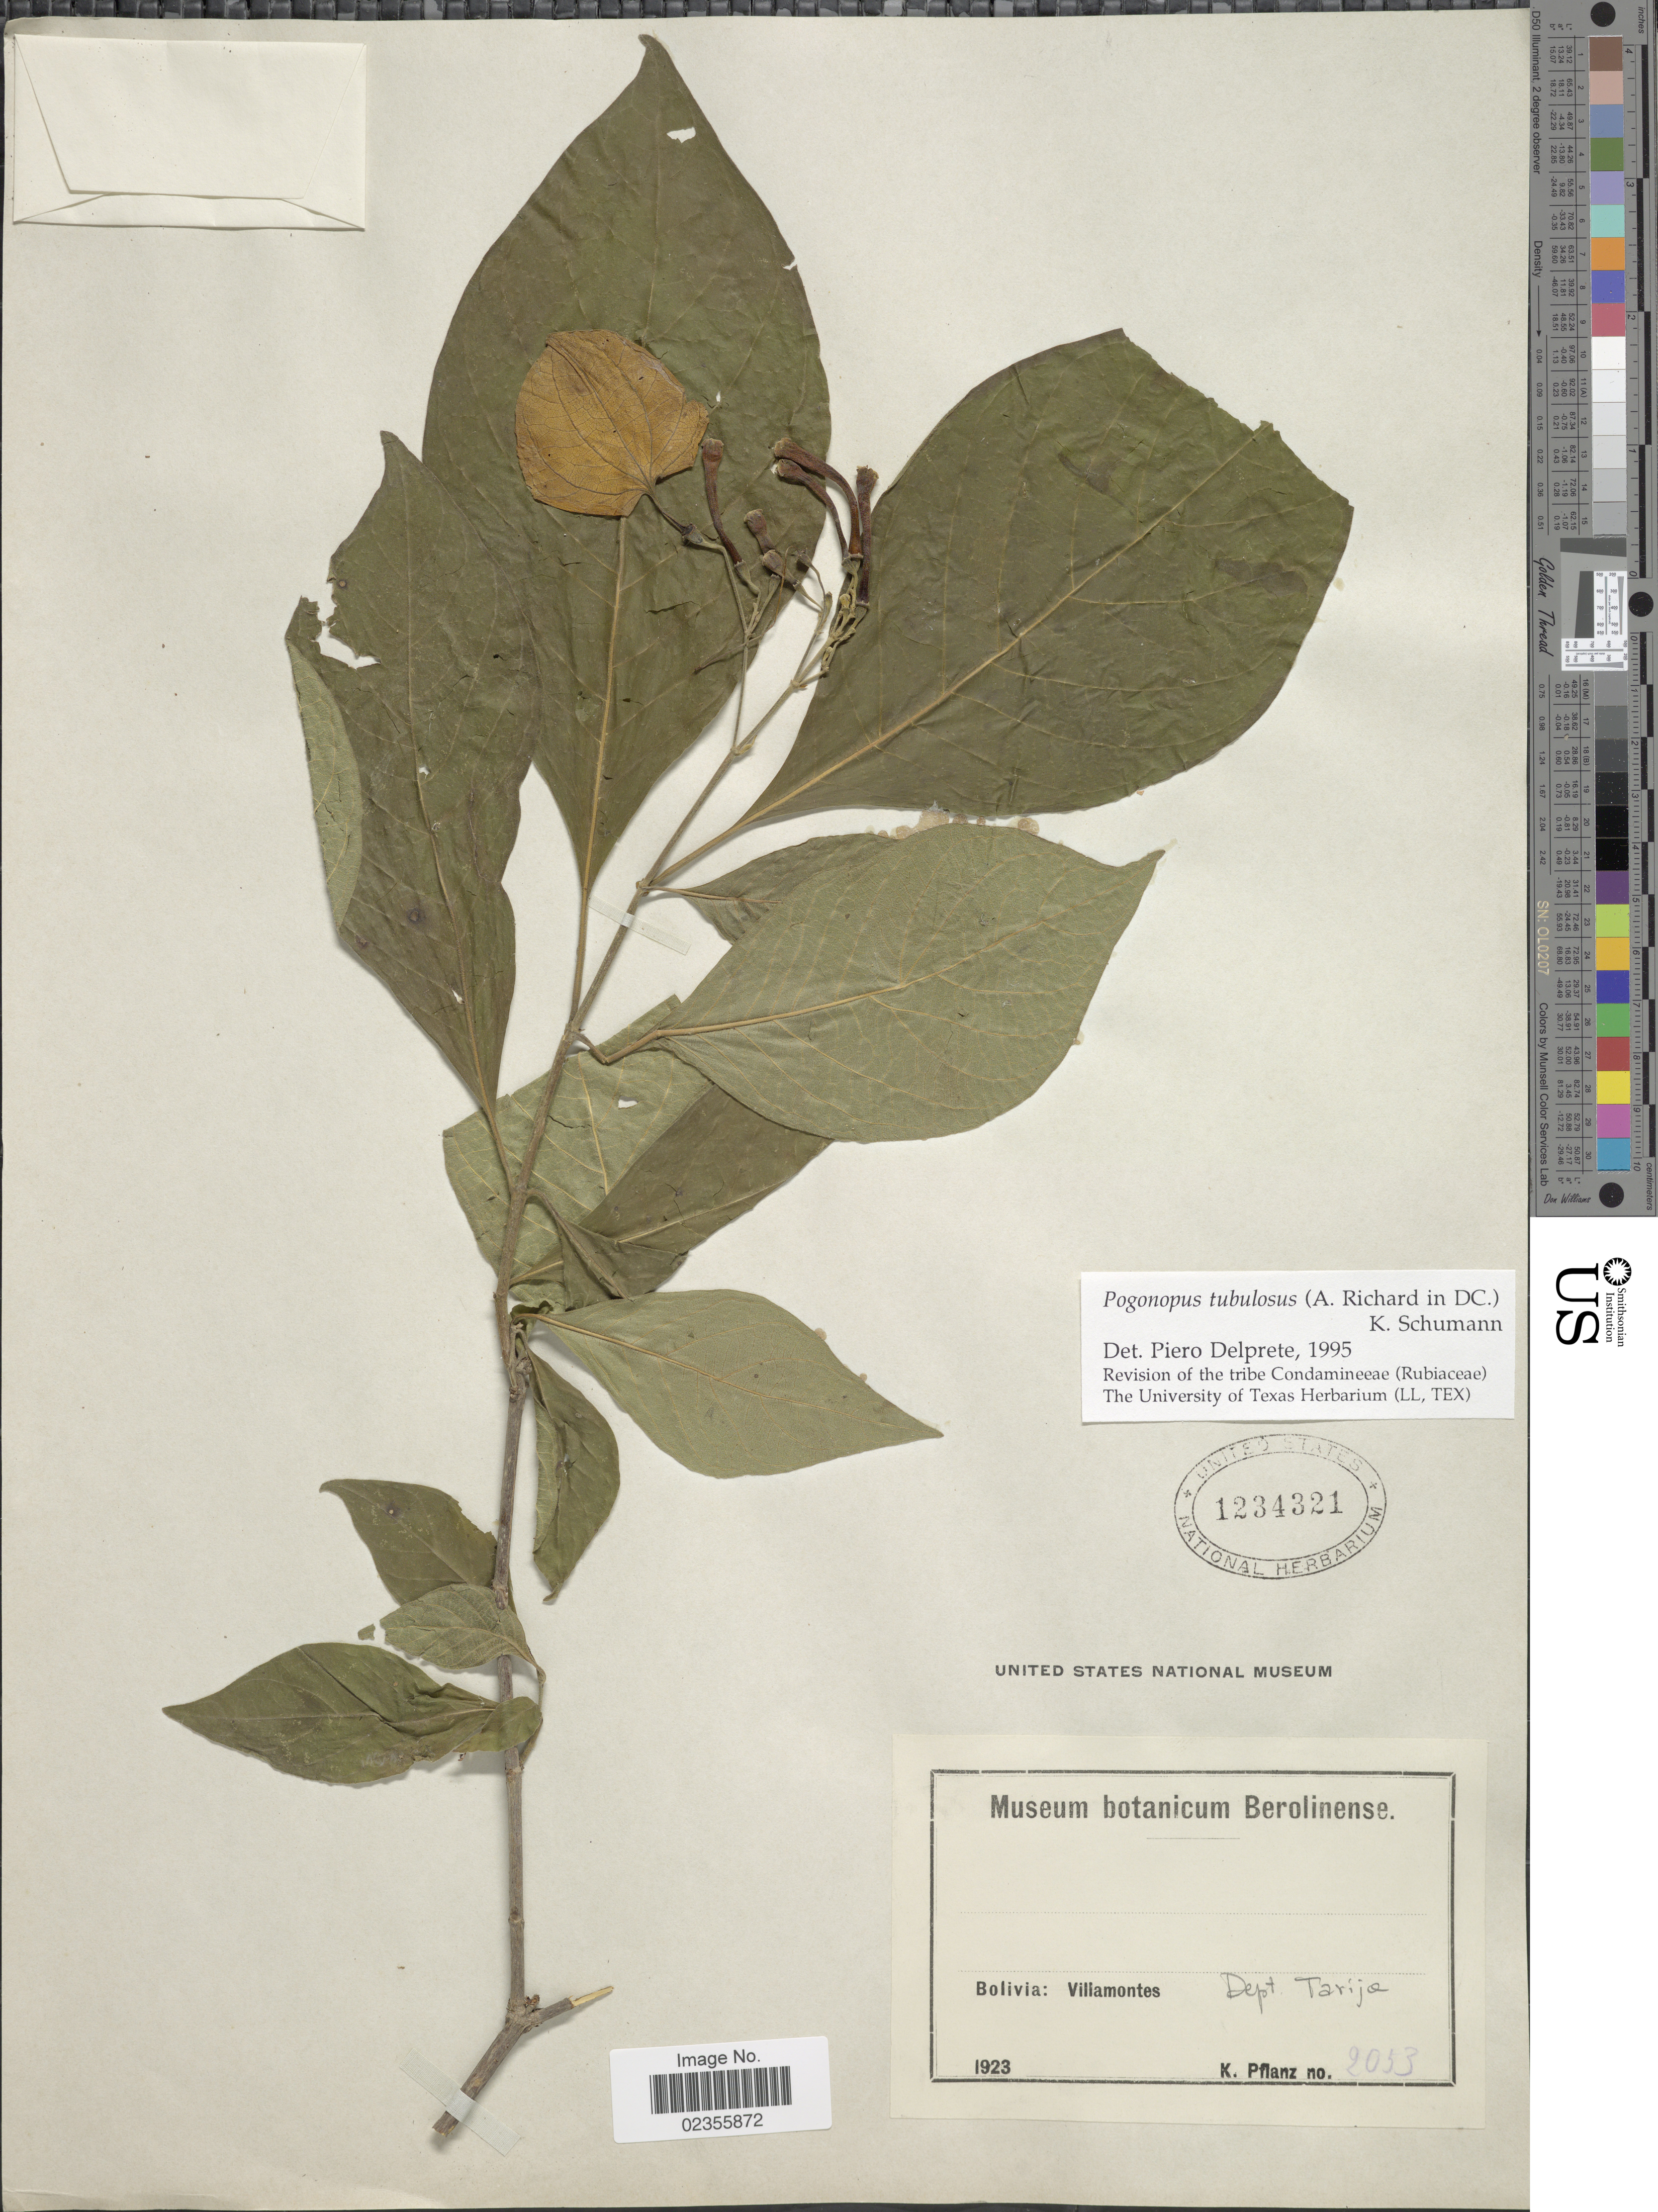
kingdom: Plantae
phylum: Tracheophyta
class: Magnoliopsida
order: Gentianales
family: Rubiaceae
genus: Pogonopus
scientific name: Pogonopus tubulosus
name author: (A. Rich. in DC.) K. Schum.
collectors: K. Pflanz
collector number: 2053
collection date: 1923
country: Bolivia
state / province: Tarija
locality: Bolivia: Viliamontes. Dept. Tarija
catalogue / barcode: US 1234321